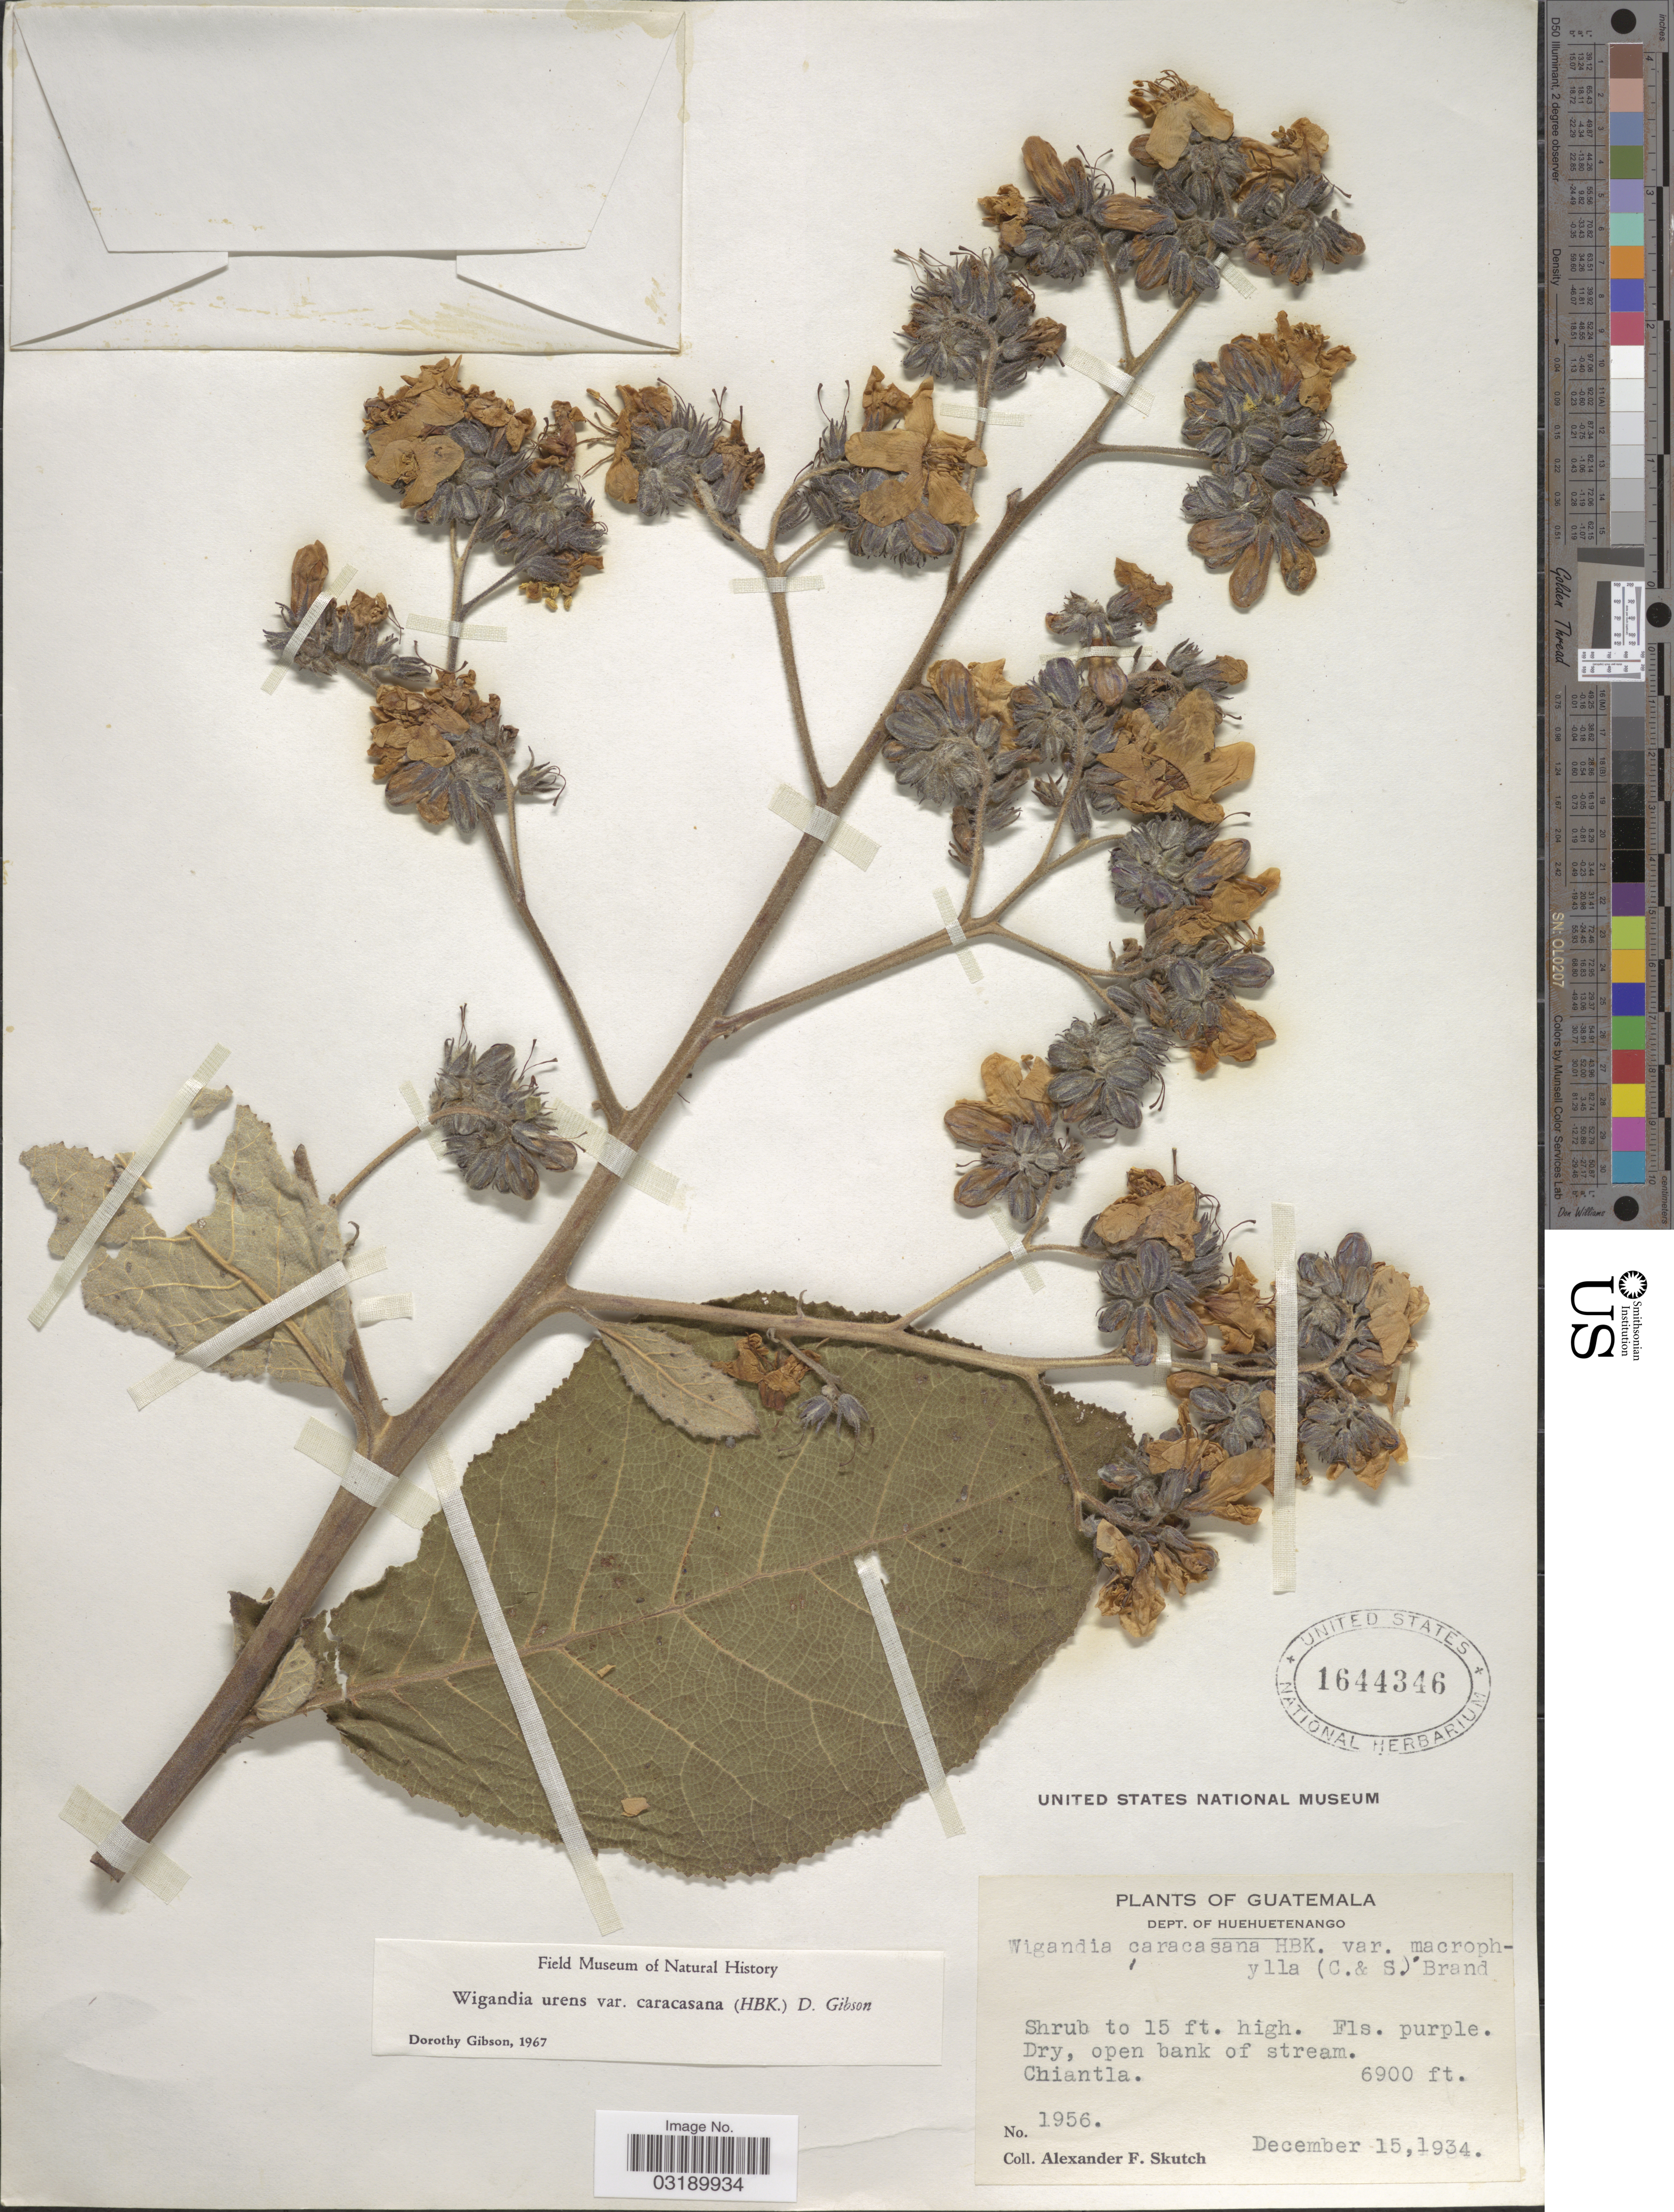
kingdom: Plantae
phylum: Tracheophyta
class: Magnoliopsida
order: Boraginales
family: Namaceae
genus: Wigandia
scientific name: Wigandia urens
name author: (Ruiz & Pav.) Kunth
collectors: A. F. Skutch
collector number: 1956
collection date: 1934-12-15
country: Guatemala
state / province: Huehuetenango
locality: Dept. of Huehuetenango. Open bank of stream. Chiantla.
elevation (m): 2103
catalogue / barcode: US 144346